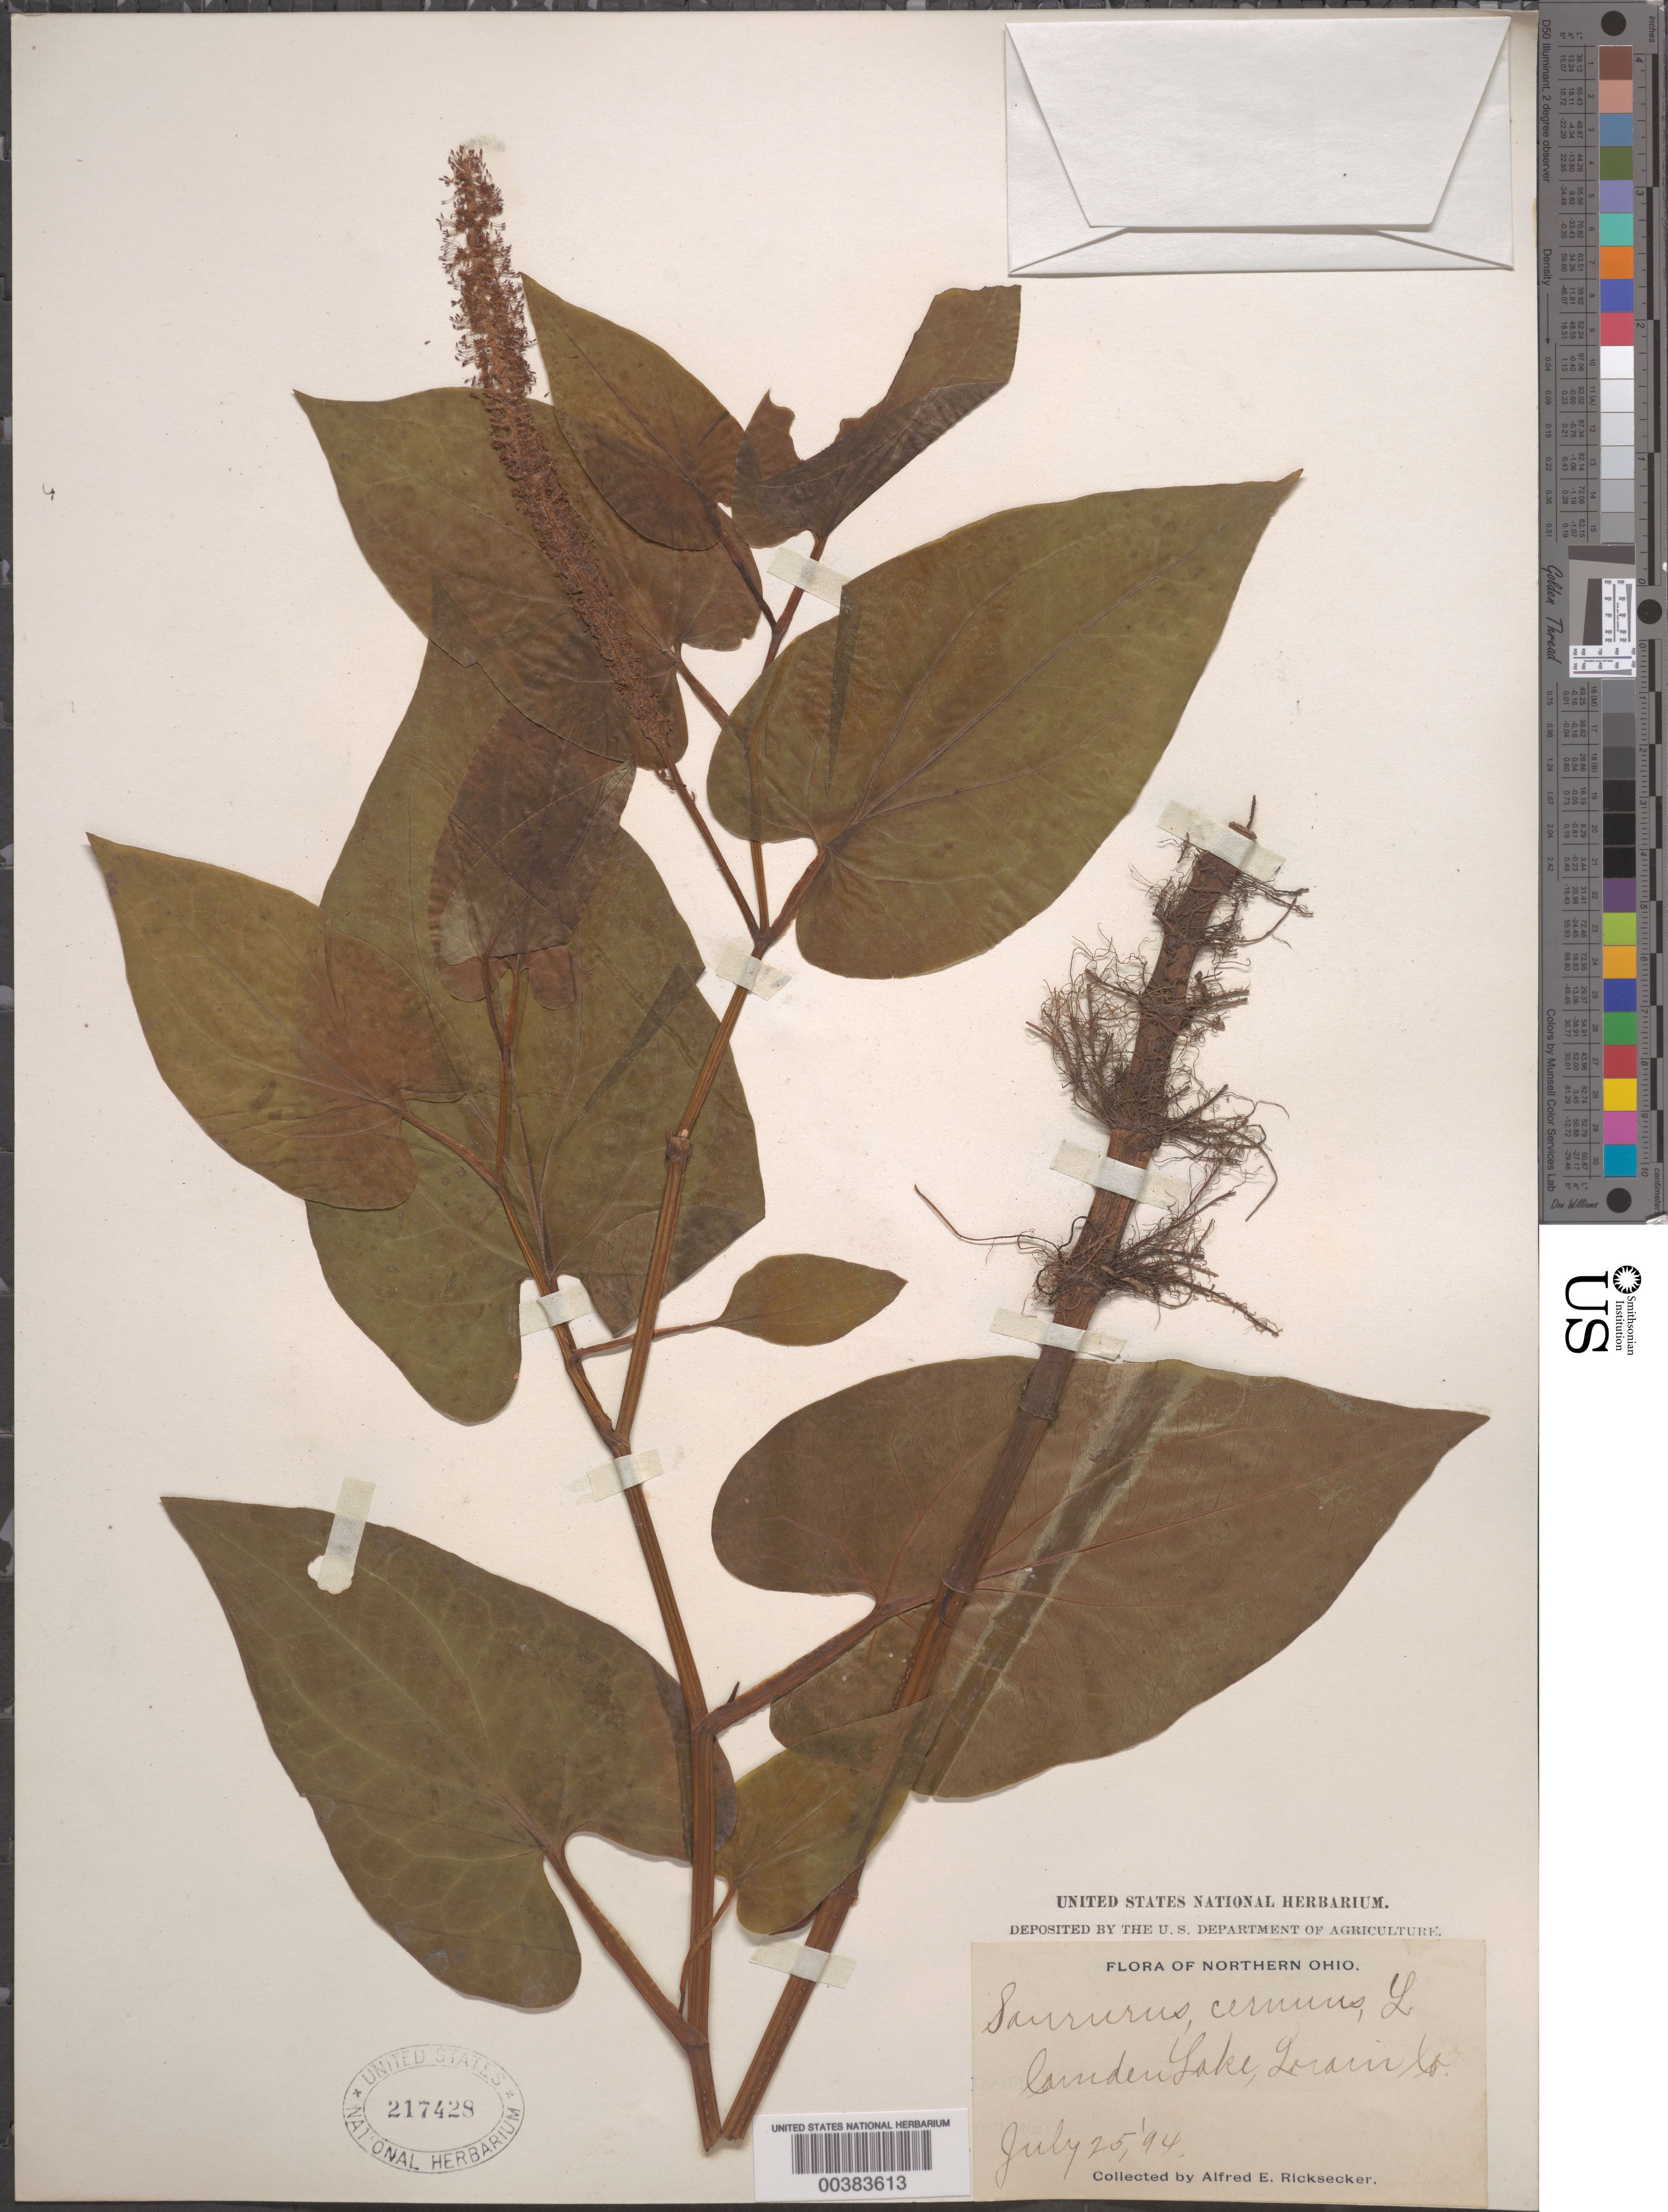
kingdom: Plantae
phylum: Tracheophyta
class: Magnoliopsida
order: Piperales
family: Saururaceae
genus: Saururus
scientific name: Saururus cernuus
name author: L.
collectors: A. E. Ricksecker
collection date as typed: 25 Jul 1894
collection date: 1894-07-25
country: United States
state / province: Ohio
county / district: Lorain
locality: Camden lake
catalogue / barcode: US 217428